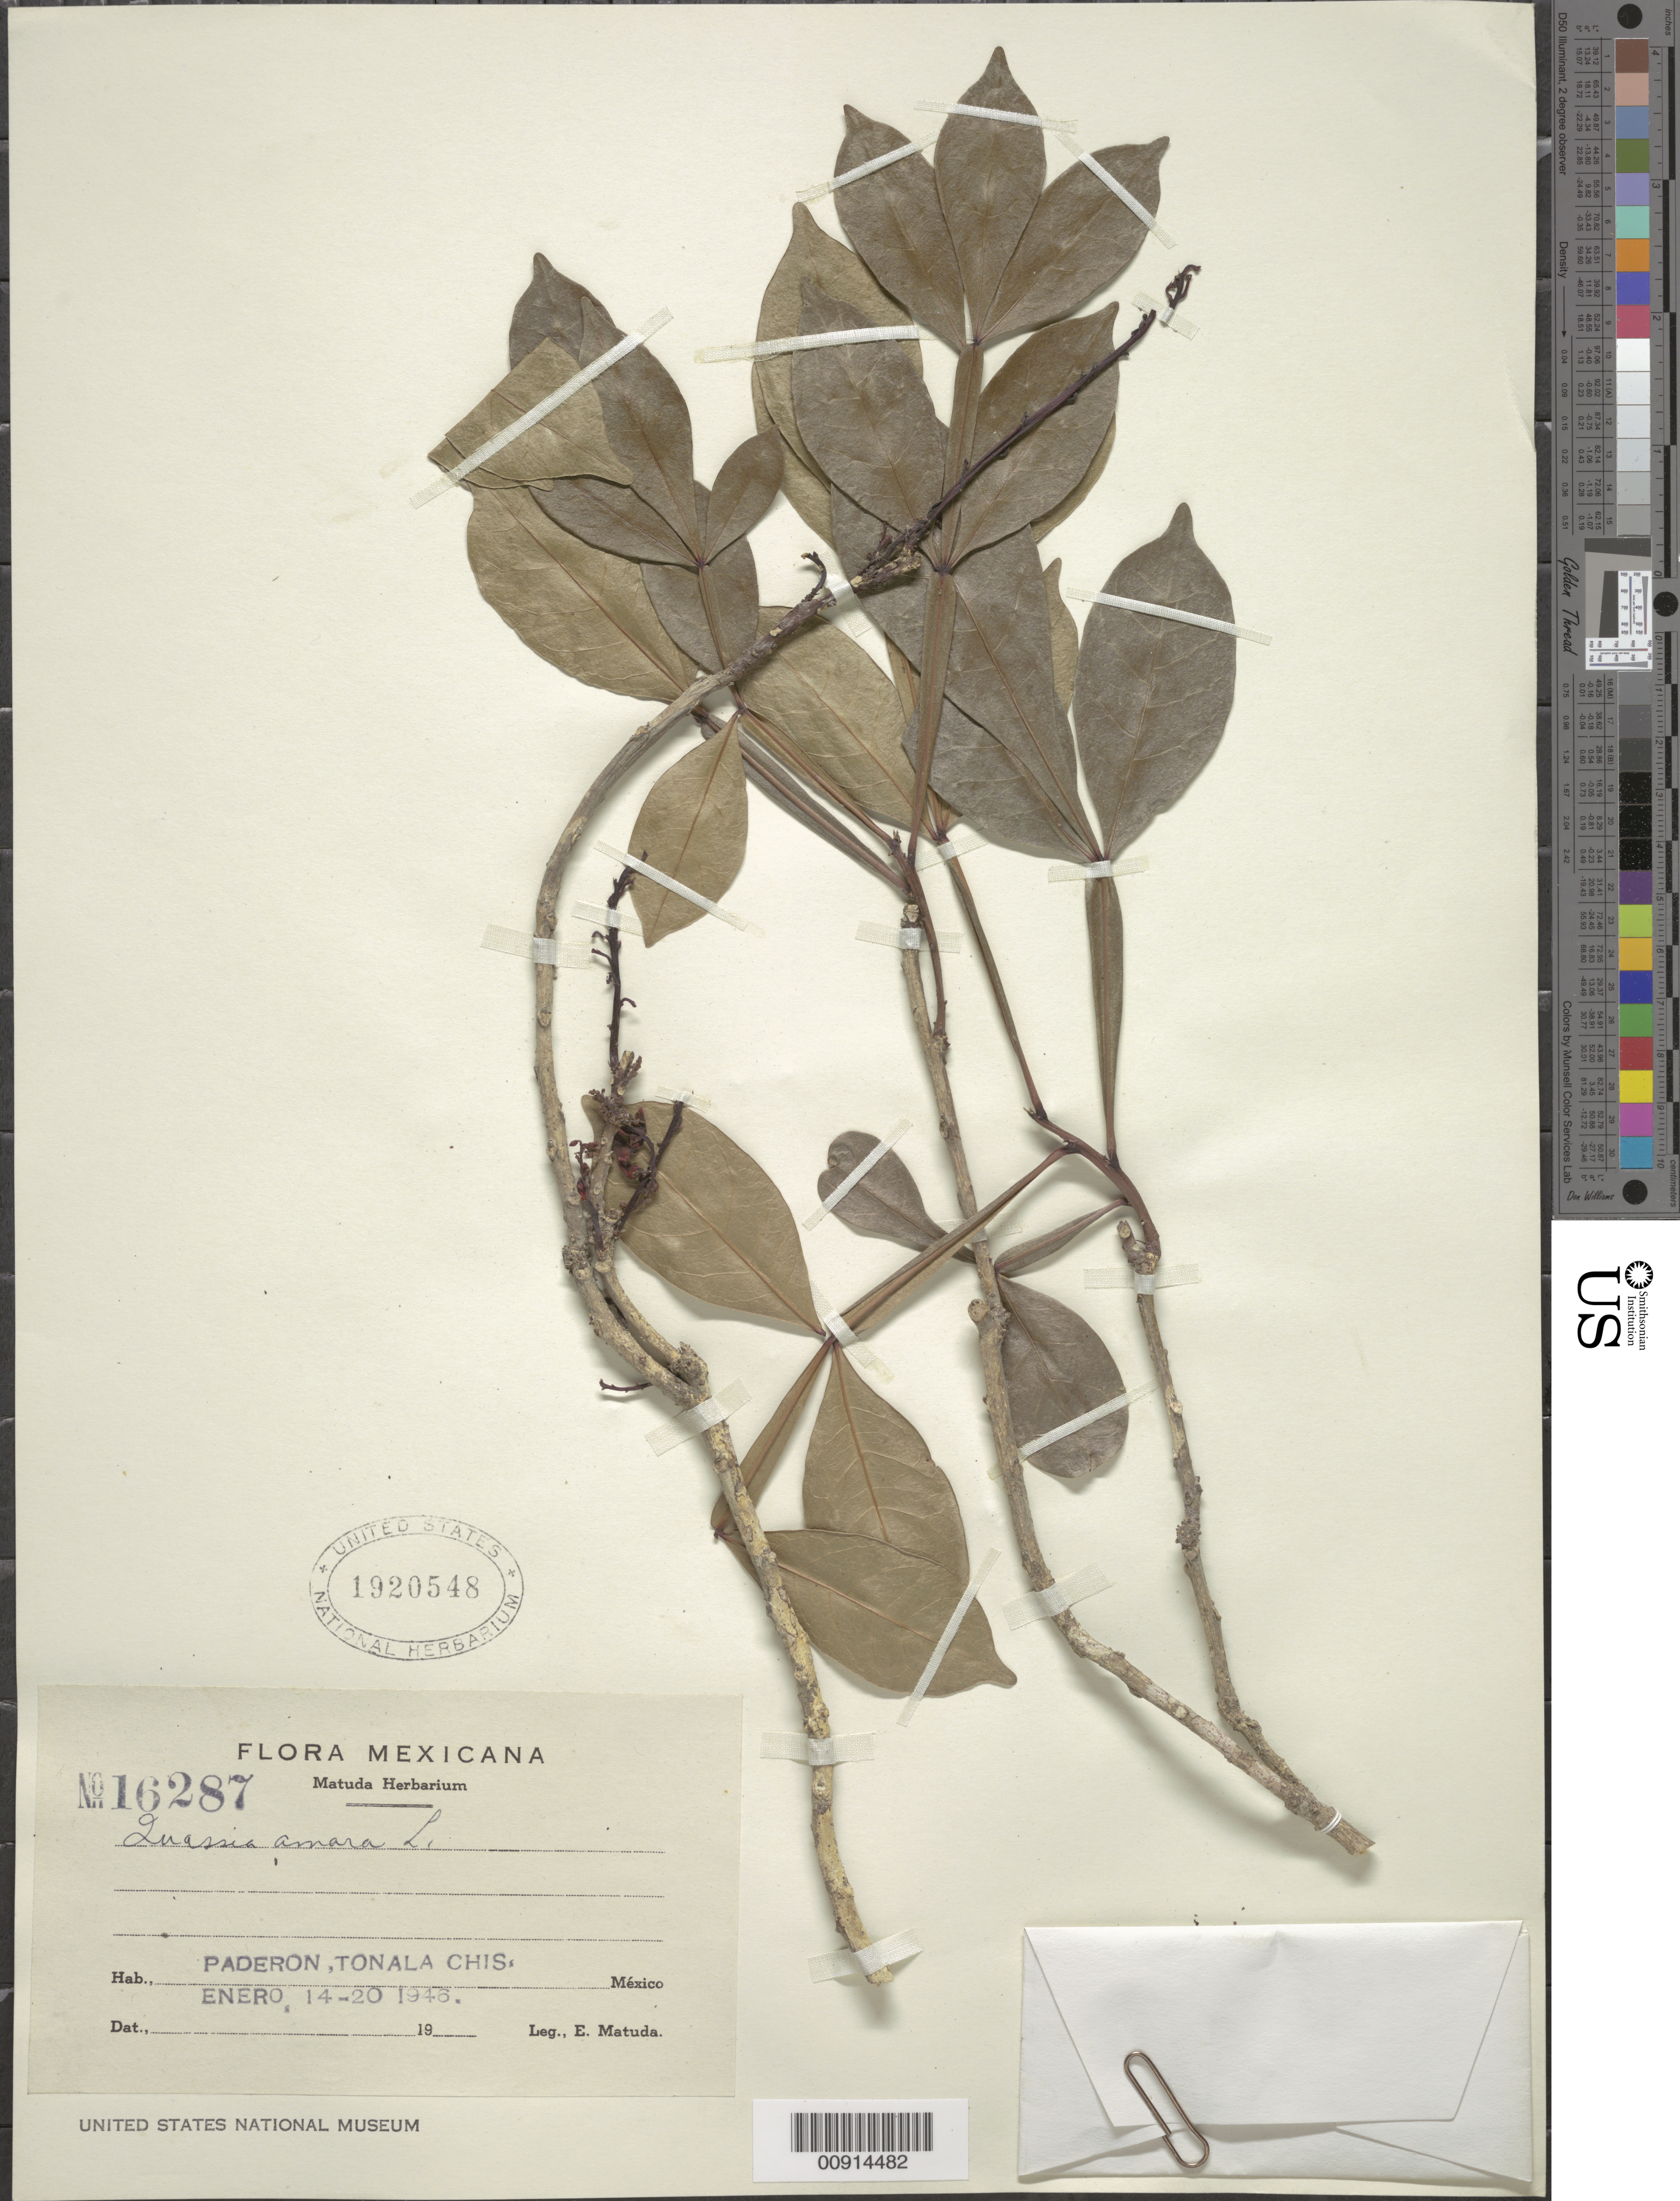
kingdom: Plantae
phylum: Tracheophyta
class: Magnoliopsida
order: Sapindales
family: Simaroubaceae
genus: Quassia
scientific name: Quassia amara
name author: L.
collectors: E. Matuda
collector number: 16287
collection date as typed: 14 Jan 1946 to 20 Jan 1946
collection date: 1946-01-14/1946-01-20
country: Mexico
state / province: Chiapas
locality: Paderon, Tonala, Chiapas.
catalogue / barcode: US 1920548